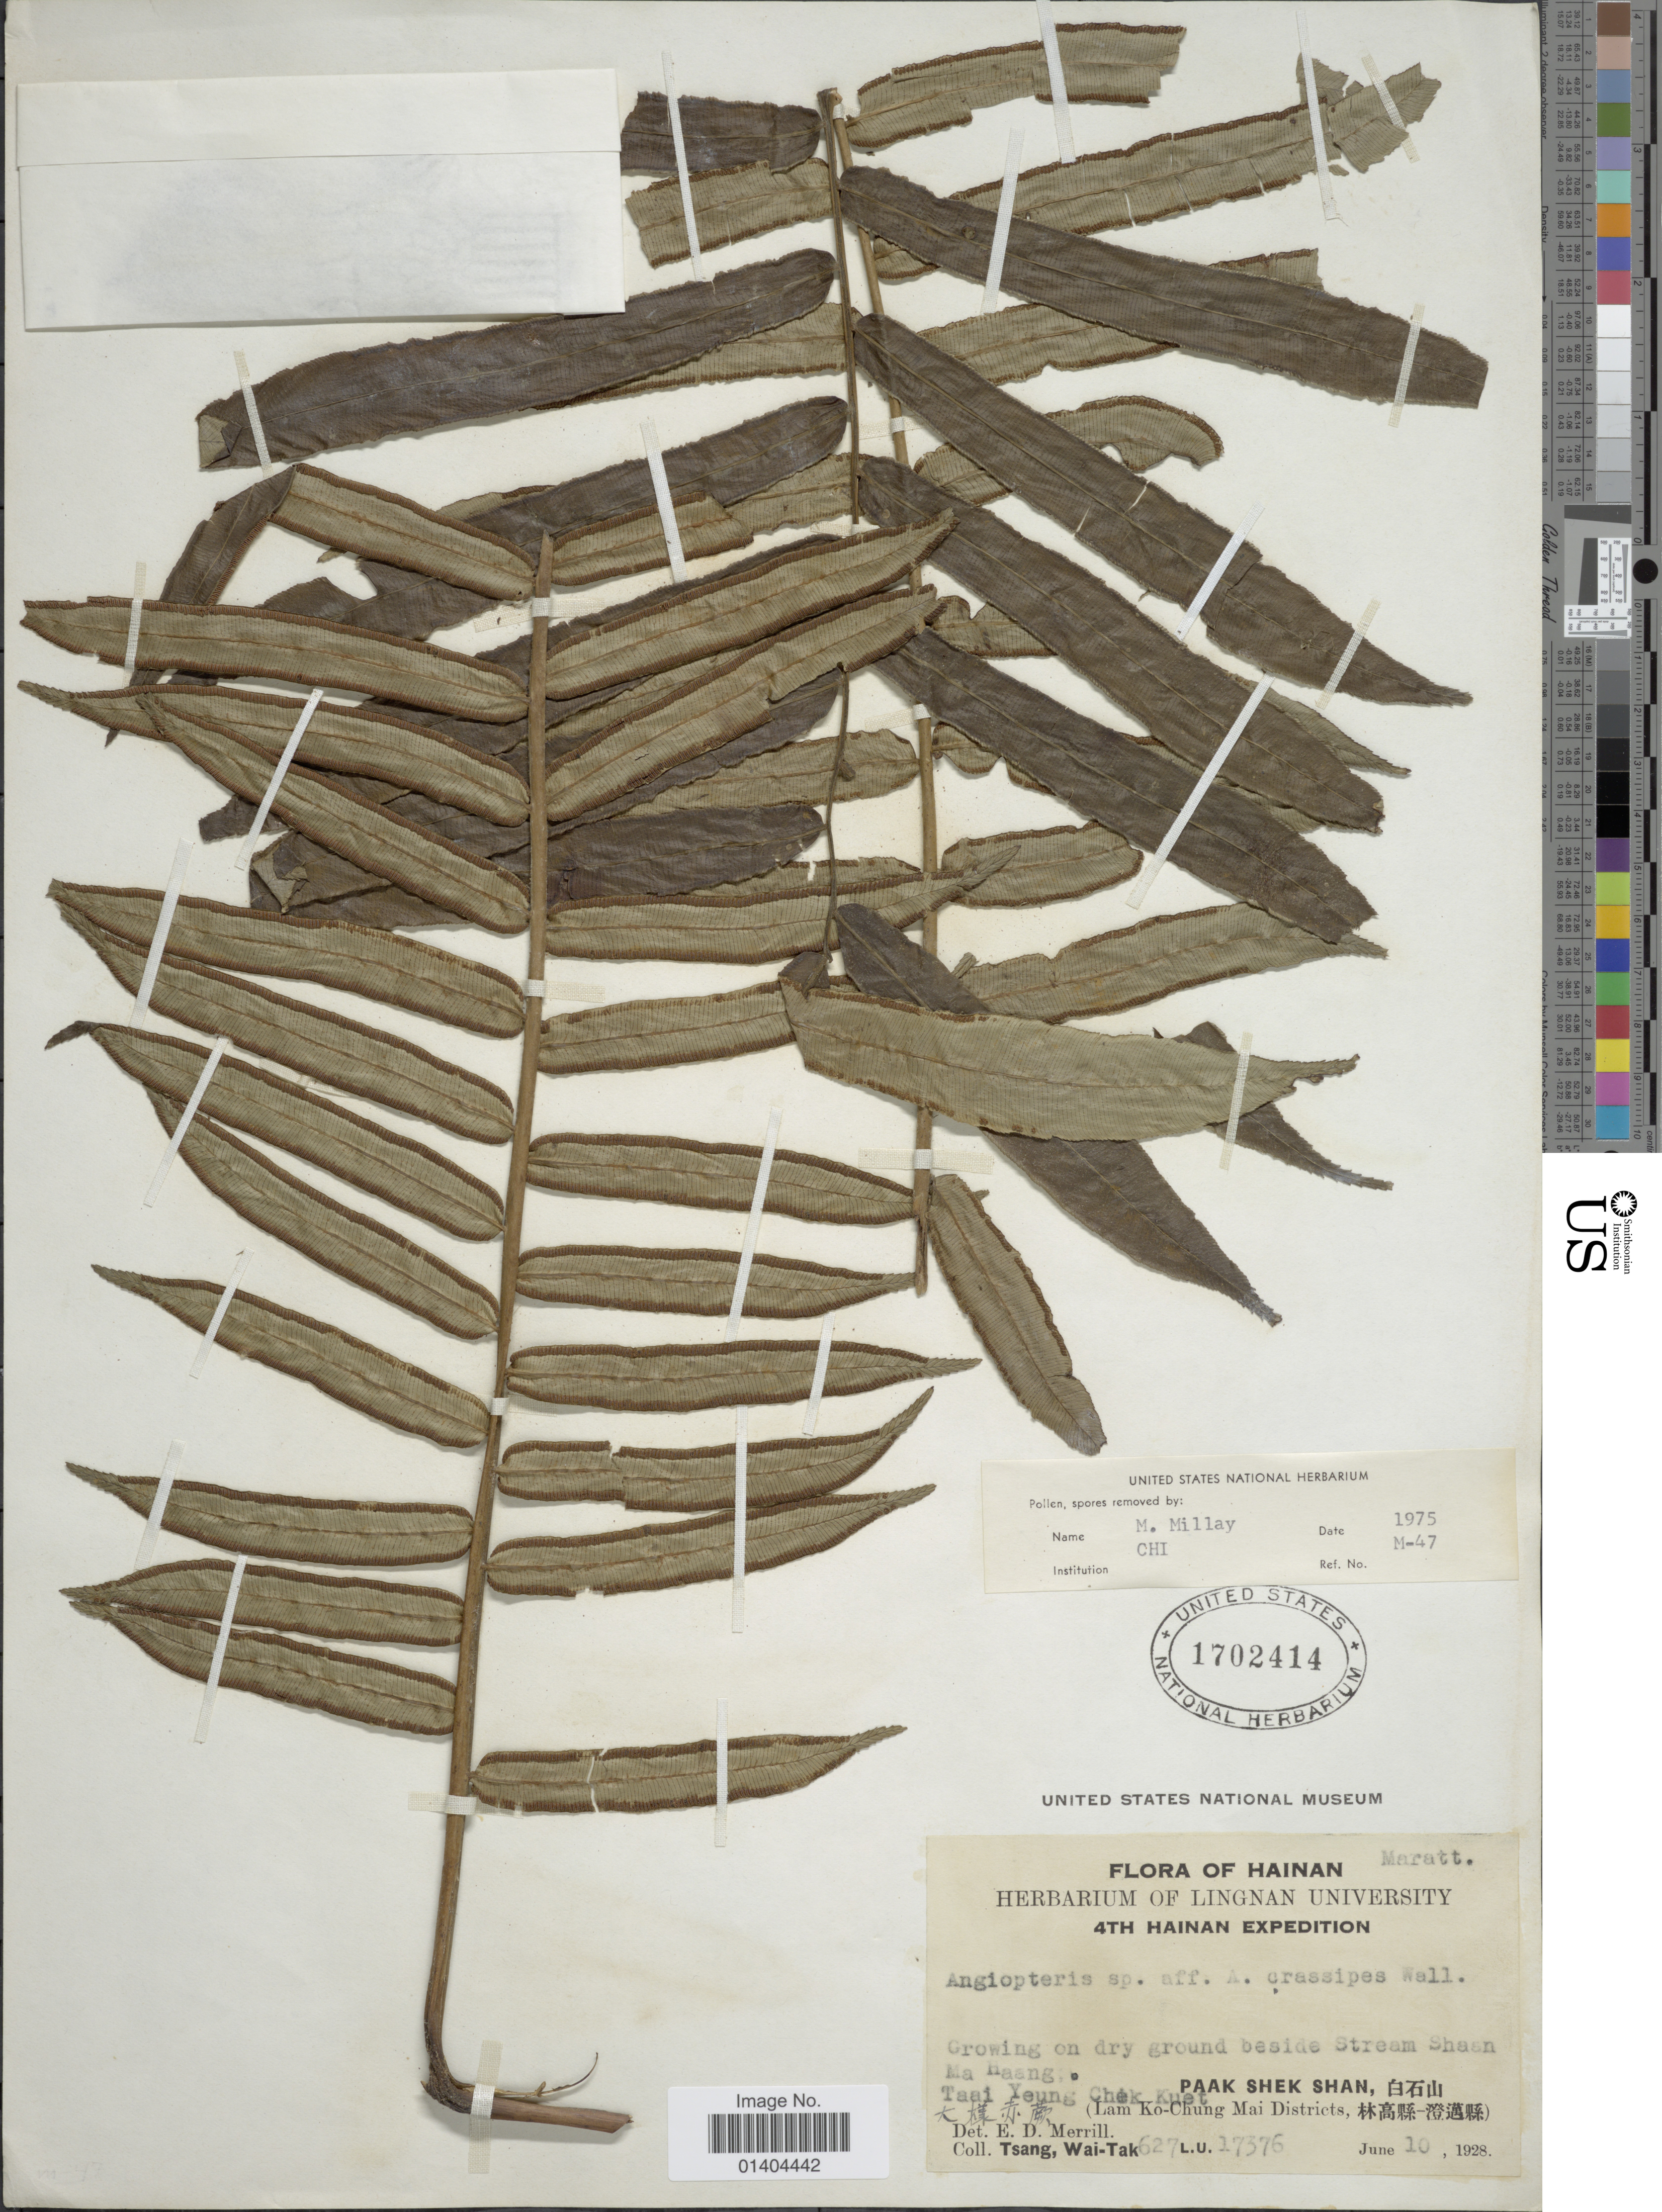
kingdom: Plantae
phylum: Tracheophyta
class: Polypodiopsida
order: Marattiales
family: Marattiaceae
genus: Angiopteris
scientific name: Angiopteris crassipes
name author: Wall. ex C. Presl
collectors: W. T. Tsang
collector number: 17376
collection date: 1928-06-10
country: China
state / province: Hainan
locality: Ma Haang, Taai Yeuang Chek Kuet, Paak Shek Shan, Lam Ko-Chung, Mai District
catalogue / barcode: US 1702414